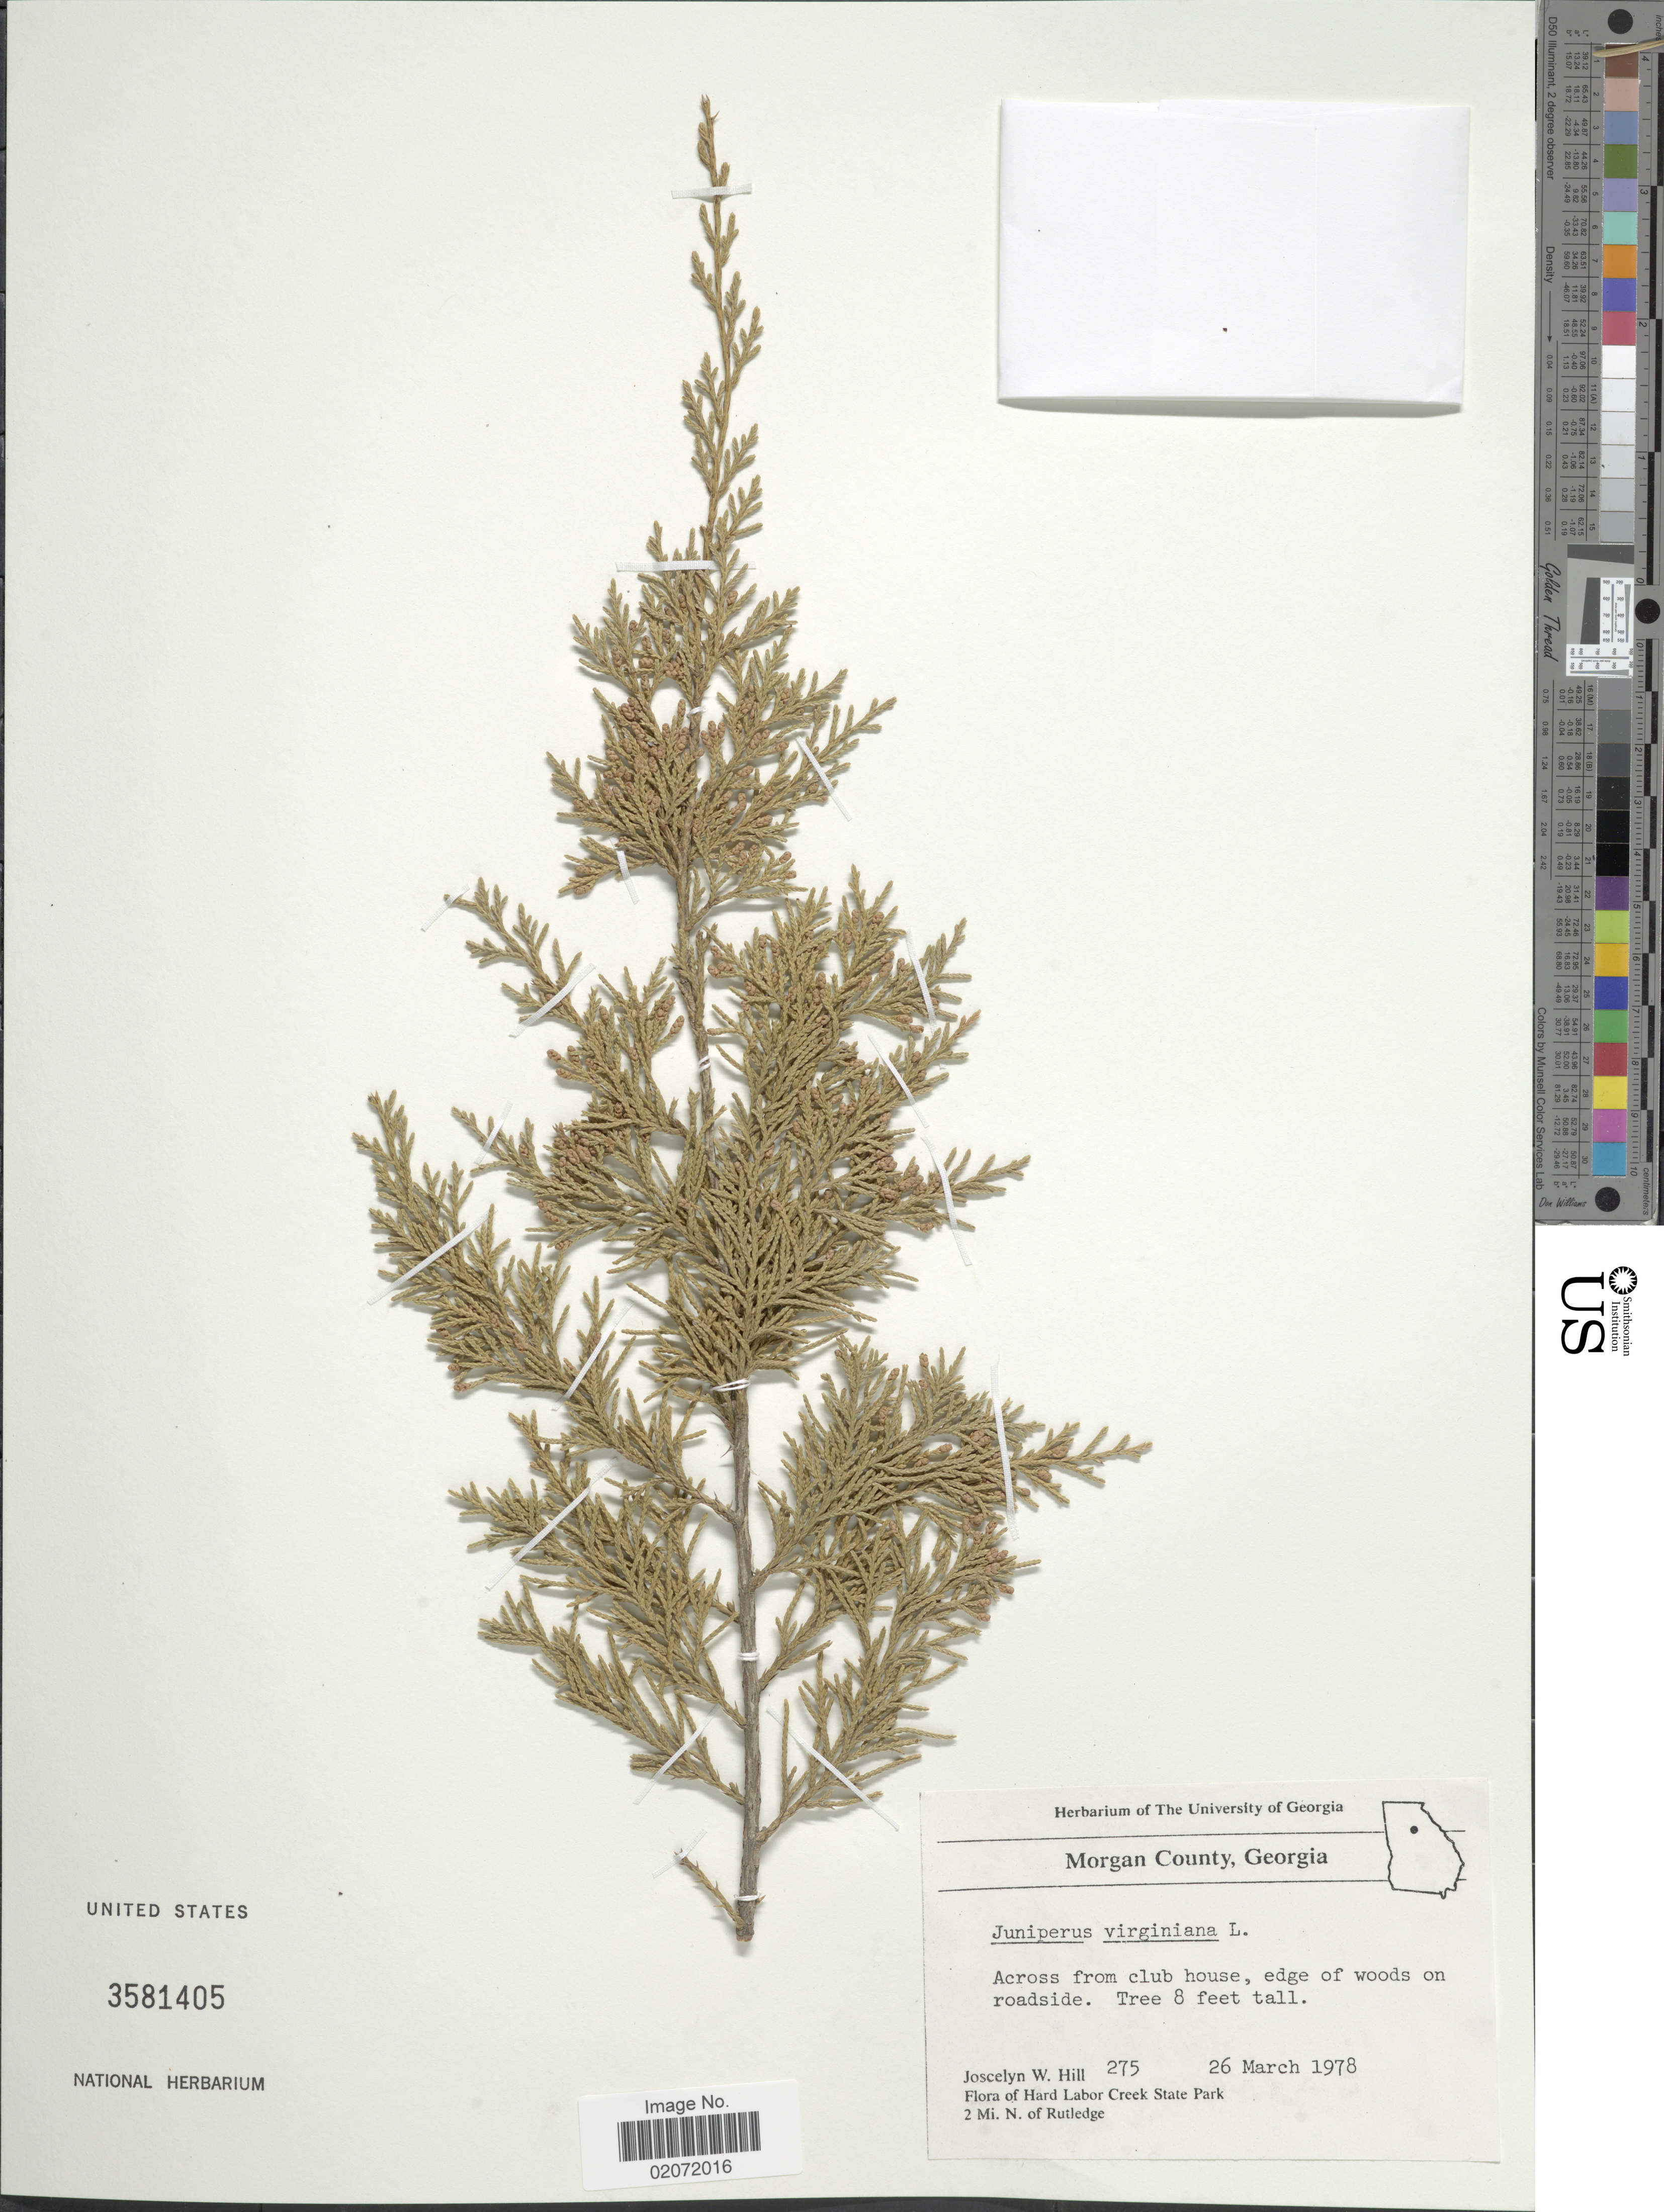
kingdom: Plantae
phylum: Tracheophyta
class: Pinopsida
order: Pinales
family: Cupressaceae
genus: Juniperus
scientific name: Juniperus virginiana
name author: L.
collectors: J. W. Hill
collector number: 275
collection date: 1978-03-26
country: United States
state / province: Georgia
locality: Morgan County, Hard Labor Creek State Park 2 Mi. N. of Rutledge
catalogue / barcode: US 3581405